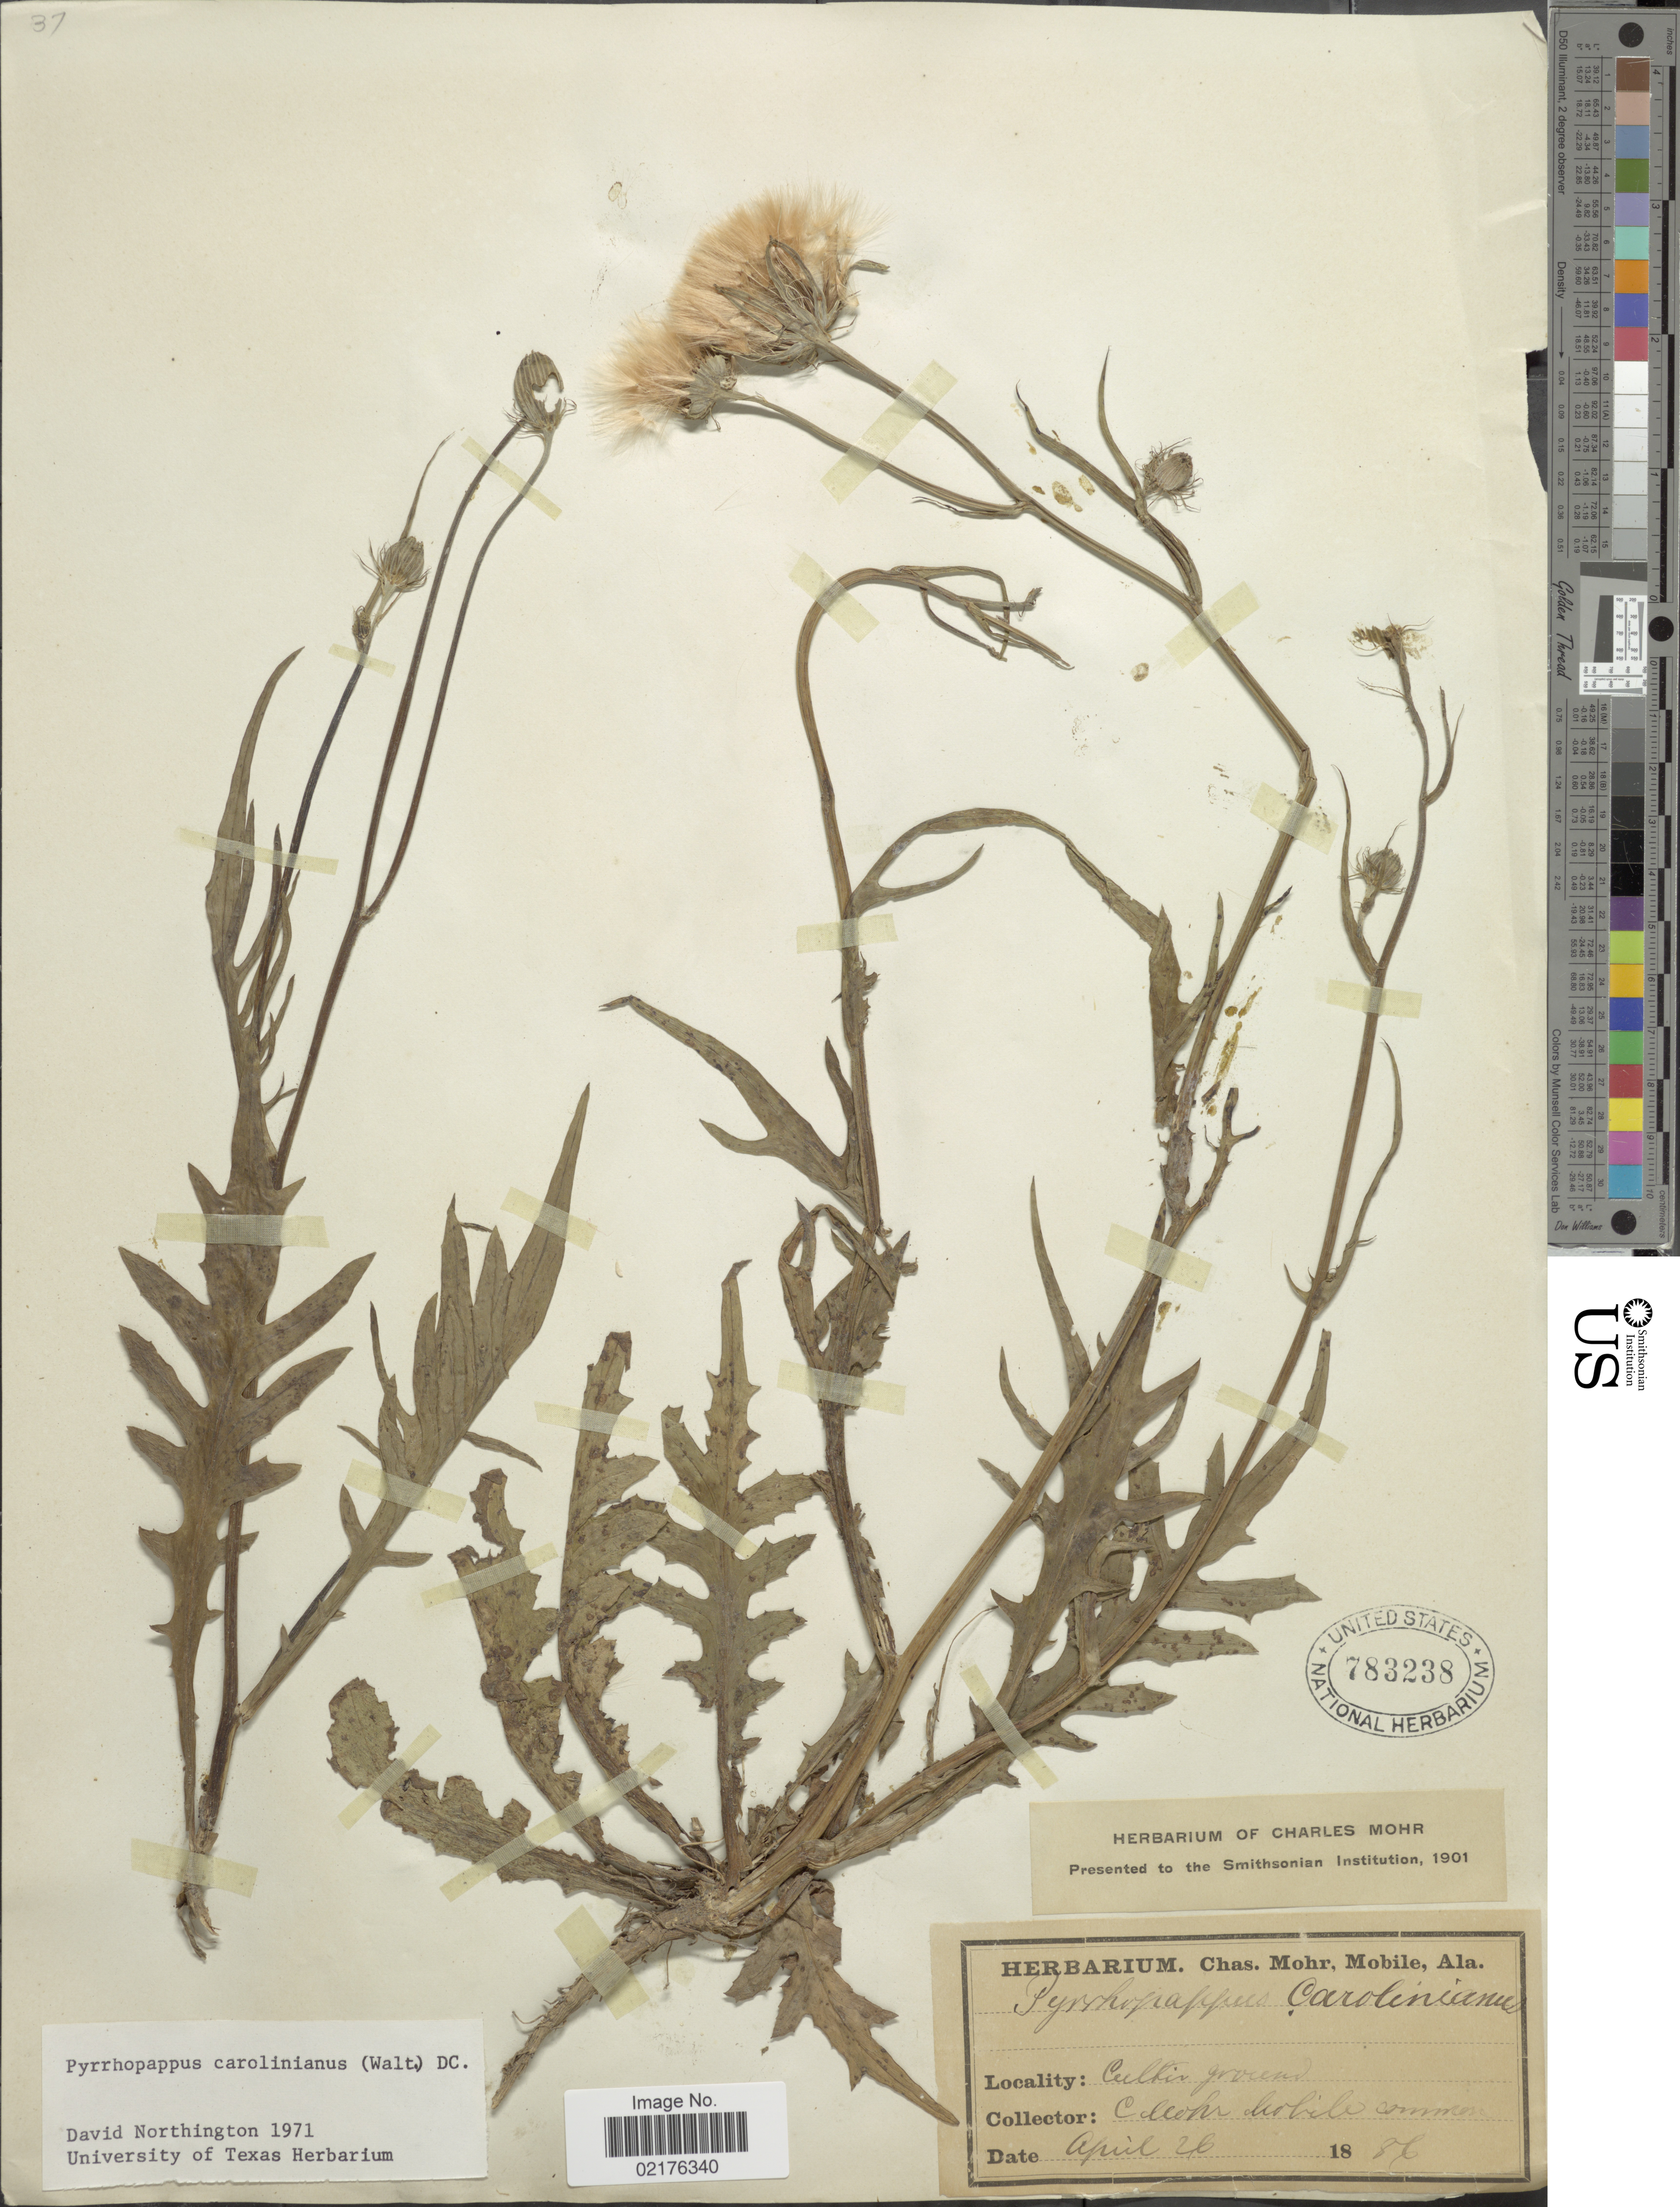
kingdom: Plantae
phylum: Tracheophyta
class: Magnoliopsida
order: Asterales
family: Asteraceae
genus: Pyrrhopappus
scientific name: Pyrrhopappus carolinianus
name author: (Walter) DC.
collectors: C. T. Mohr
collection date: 1886-04-16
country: United States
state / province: Alabama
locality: Cultiv ground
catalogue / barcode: US 783238